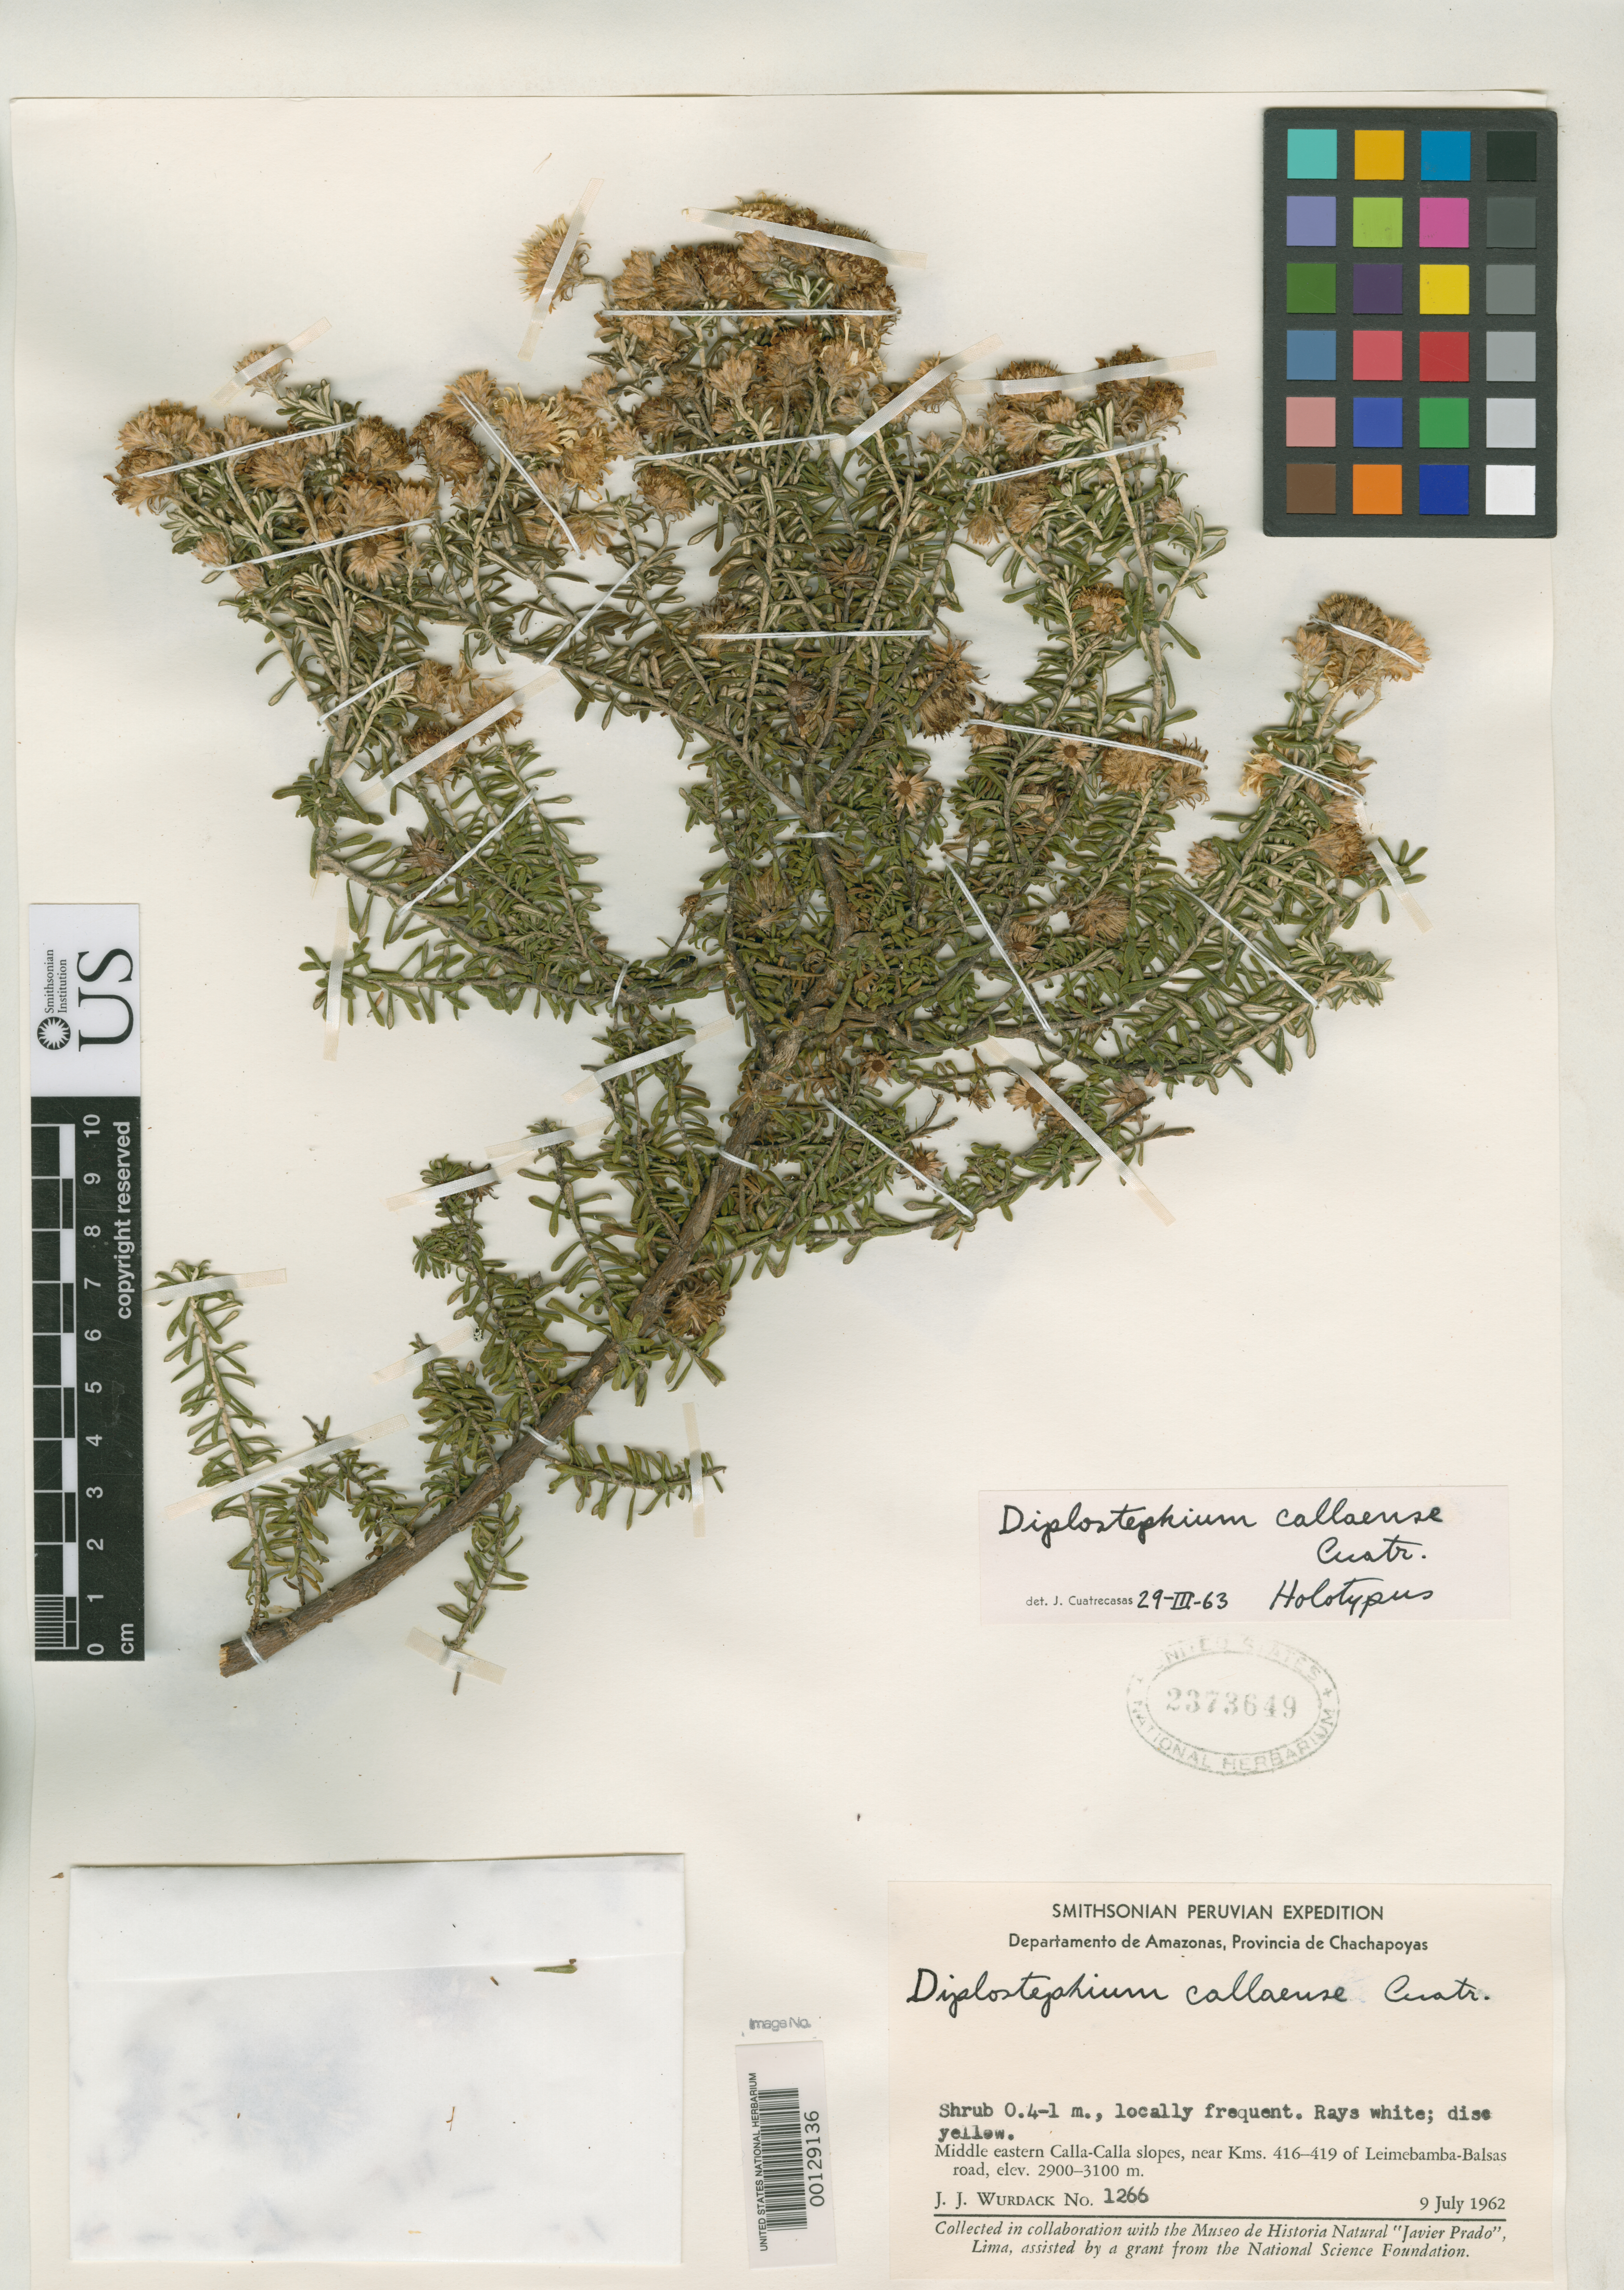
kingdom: Plantae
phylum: Tracheophyta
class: Magnoliopsida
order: Asterales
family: Asteraceae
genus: Diplostephium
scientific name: Diplostephium callaense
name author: Cuatrec.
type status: Holotype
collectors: J. J. Wurdack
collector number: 1266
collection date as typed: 09 Jul 1962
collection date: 1962-07-09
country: Peru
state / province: Amazonas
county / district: Chachapoyas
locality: Departamento de Amazonas, Provincia de Chachapoyas. Middle eastern Calla-Calla slopes, near Kms. 416-419 of Leimebamba-Balsas road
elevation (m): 2900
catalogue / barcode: US 2373649